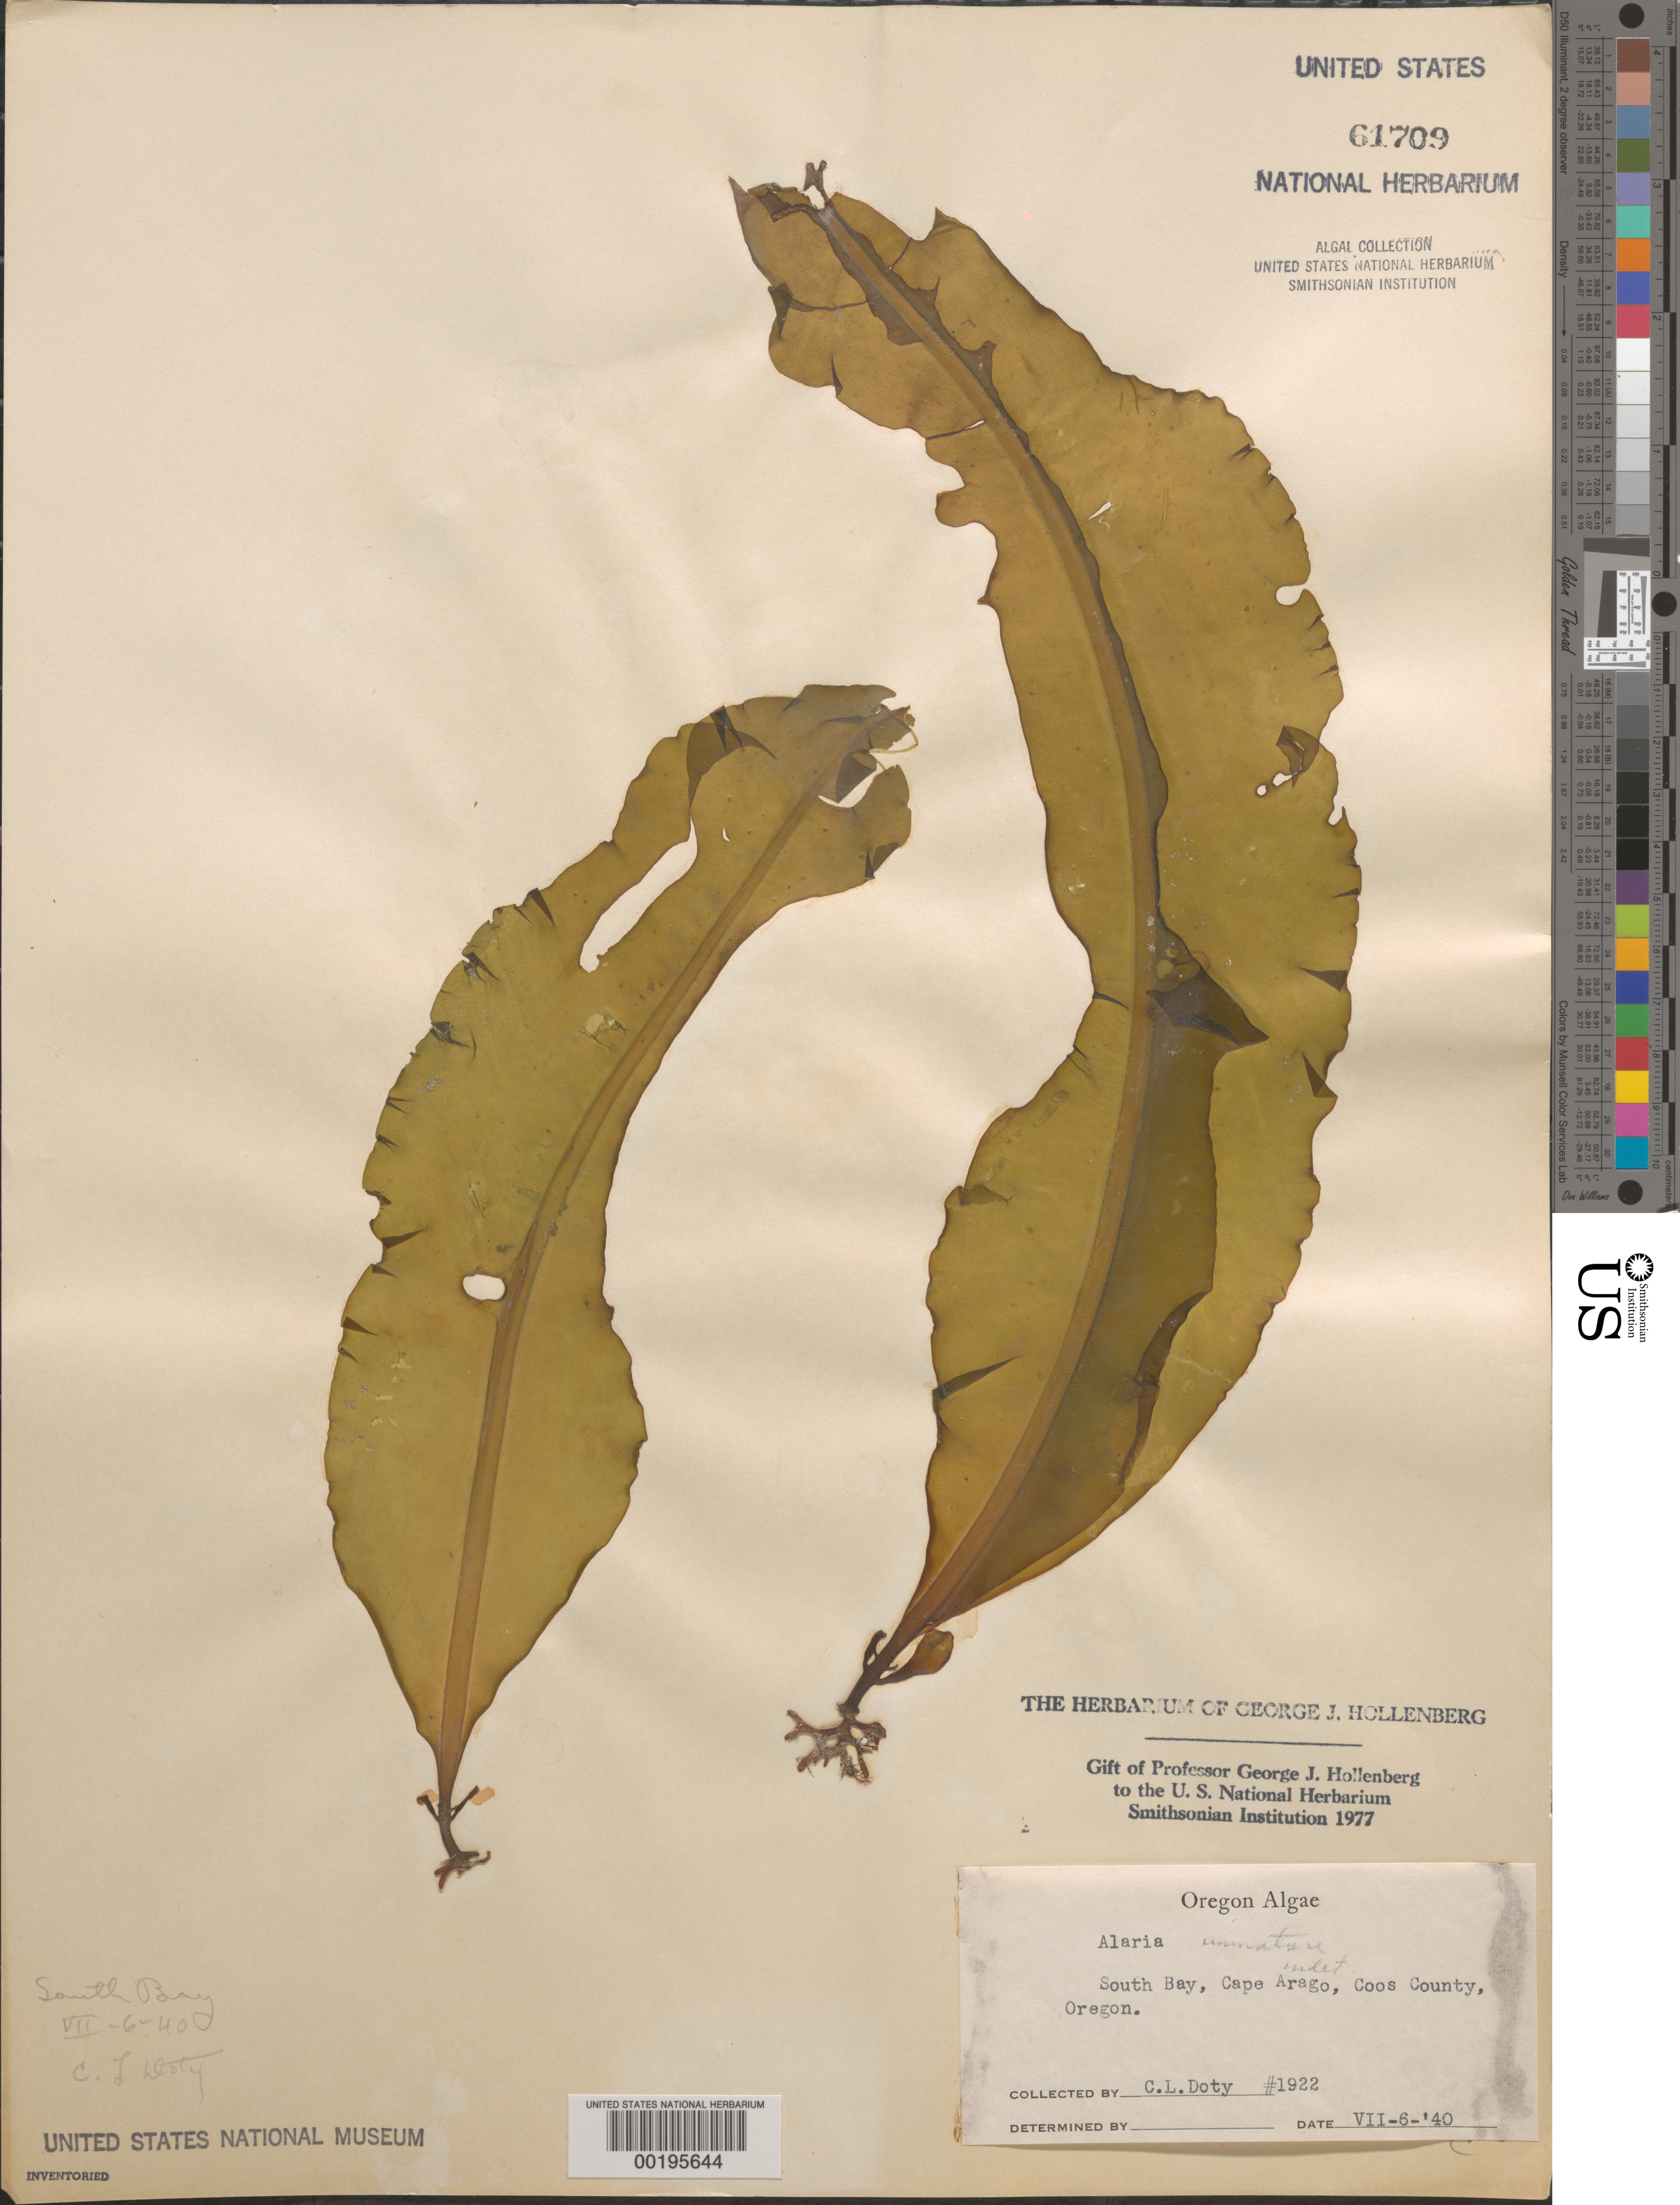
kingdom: Chromista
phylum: Ochrophyta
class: Phaeophyceae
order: Laminariales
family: Alariaceae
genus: Alaria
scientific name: Alaria sp.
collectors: C. L. Doty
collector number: MSD 1922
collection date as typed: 06 Jul 1940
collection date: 1940-07-06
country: United States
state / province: Oregon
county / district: Coos County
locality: South Bay, Cape Arago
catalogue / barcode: US 61709